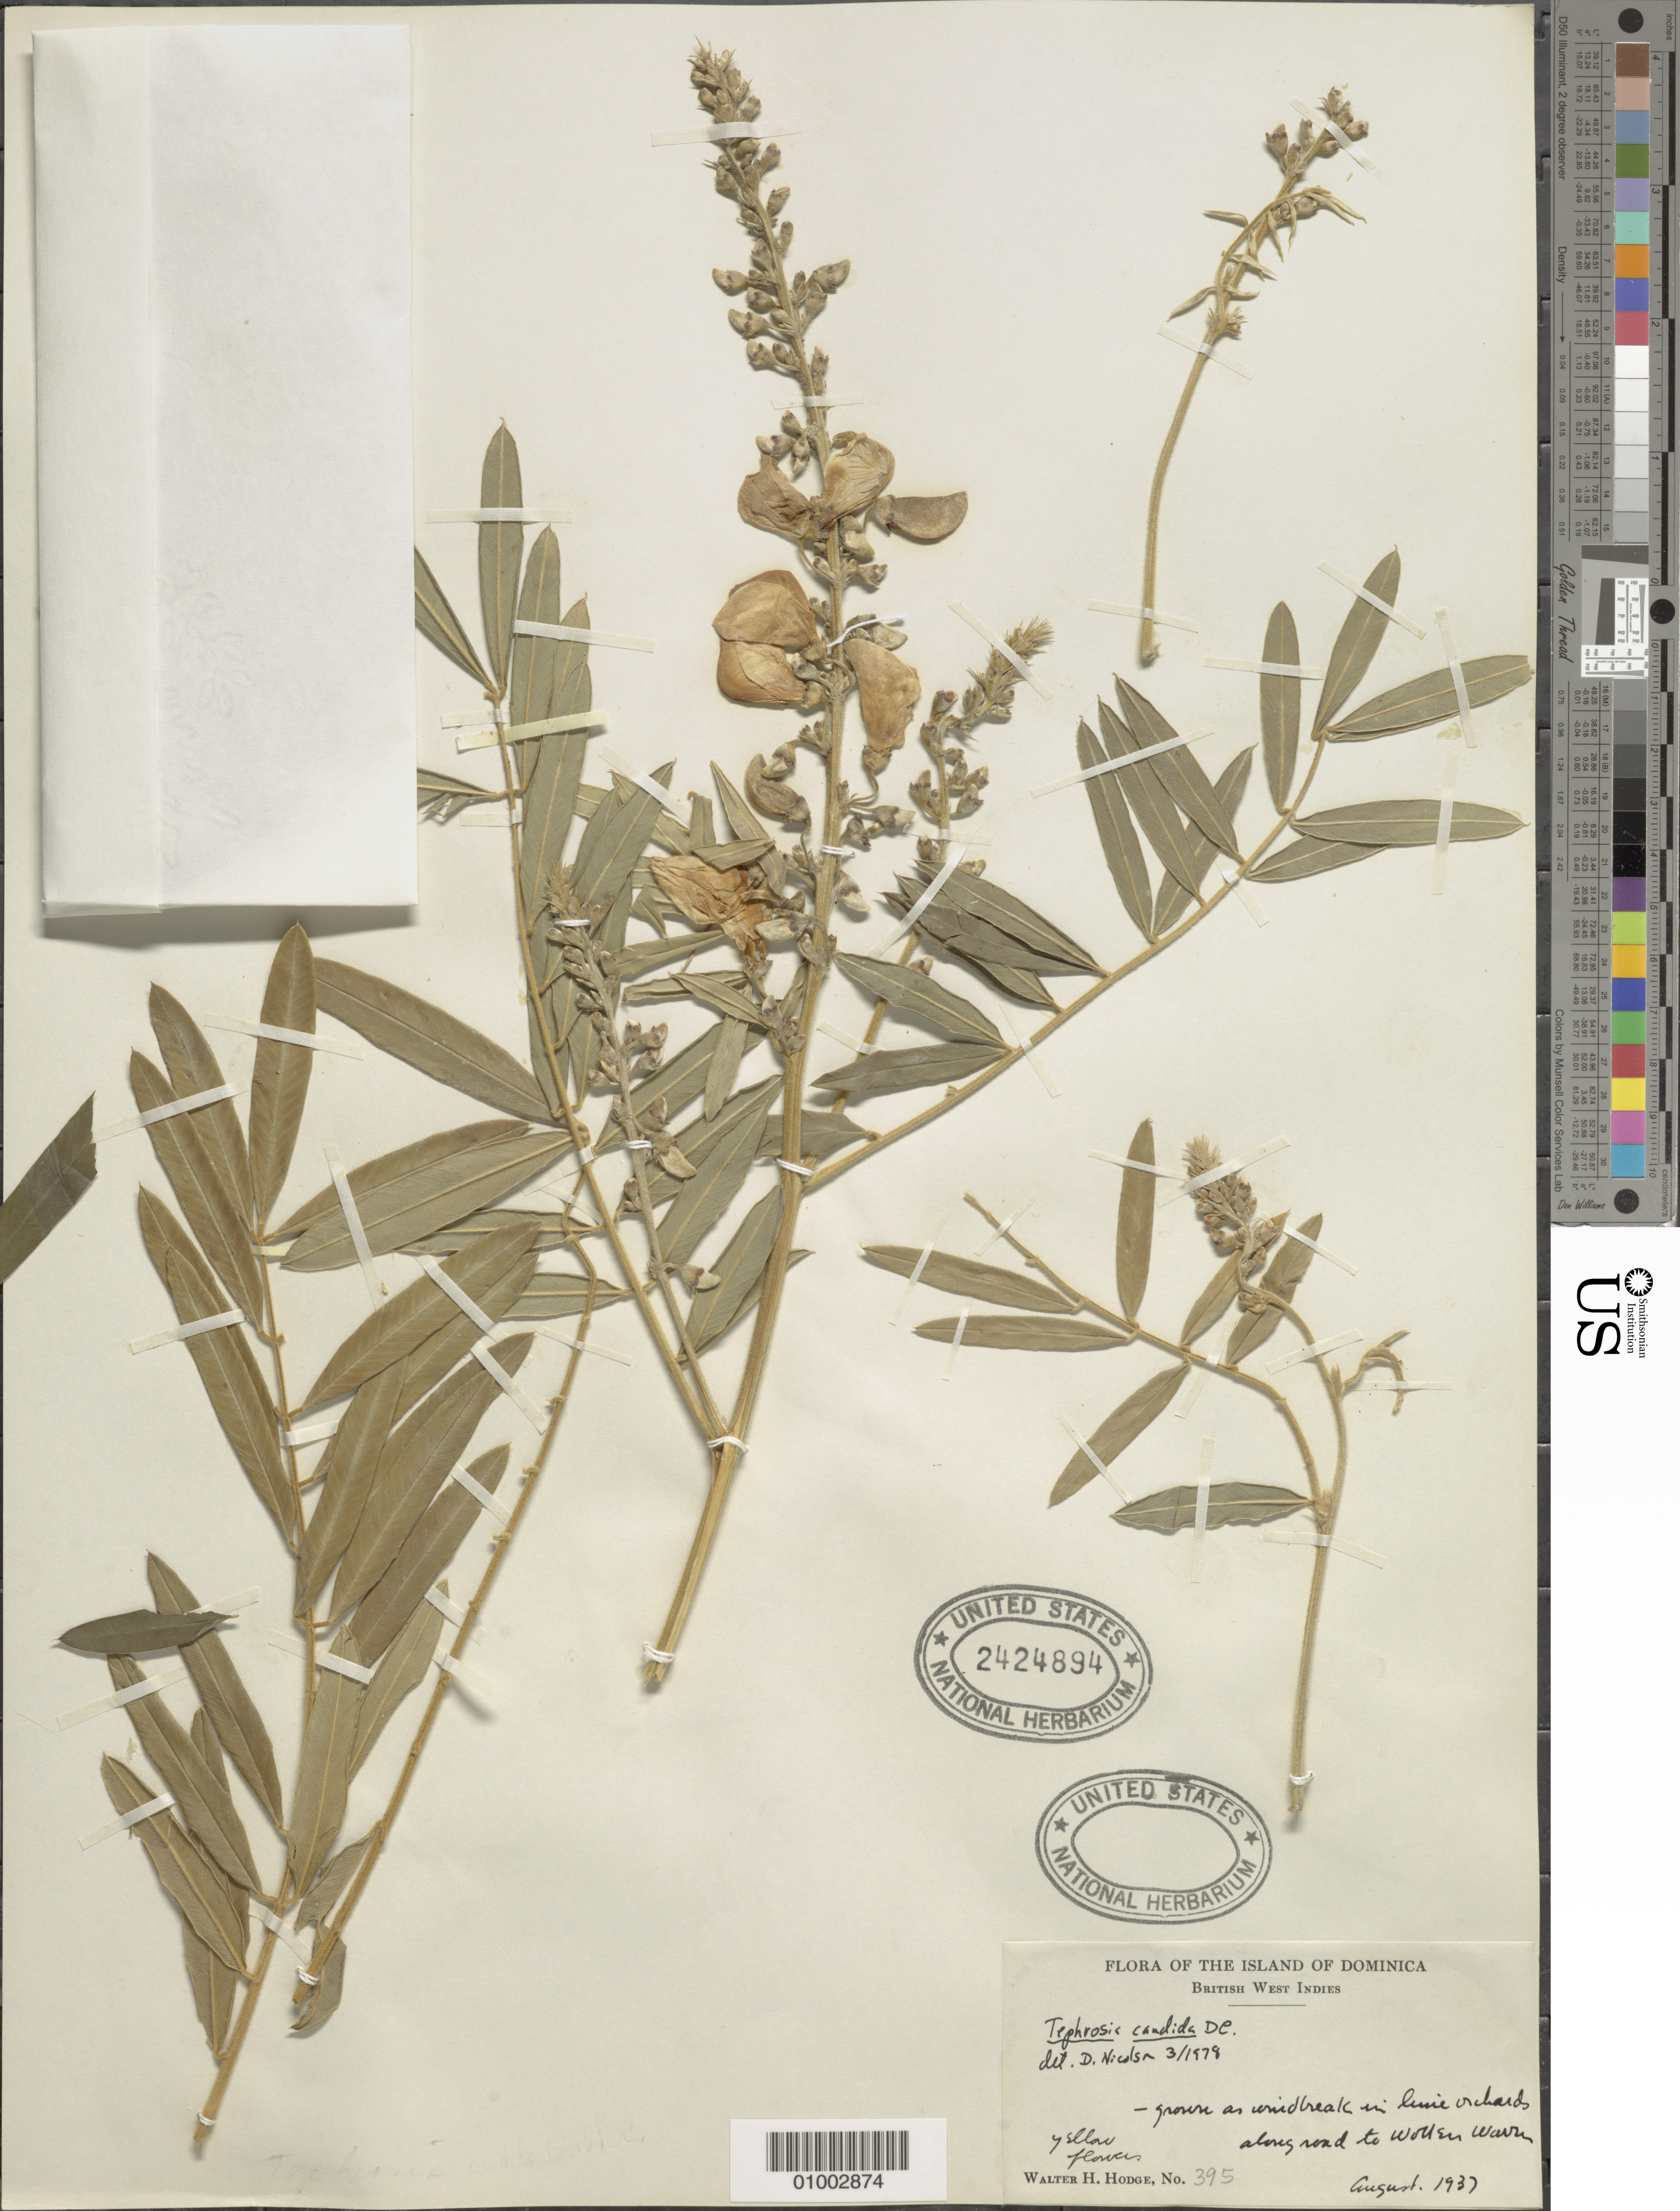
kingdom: Plantae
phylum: Tracheophyta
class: Magnoliopsida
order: Fabales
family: Fabaceae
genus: Tephrosia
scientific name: Tephrosia candida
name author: DC.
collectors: W. Hodge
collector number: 395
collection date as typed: Aug 1937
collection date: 1937-08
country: Dominica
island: Dominica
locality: Grown as windbreak in orchards along road to Wollen Wanh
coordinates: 0 N, 0 E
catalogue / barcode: US 2424894